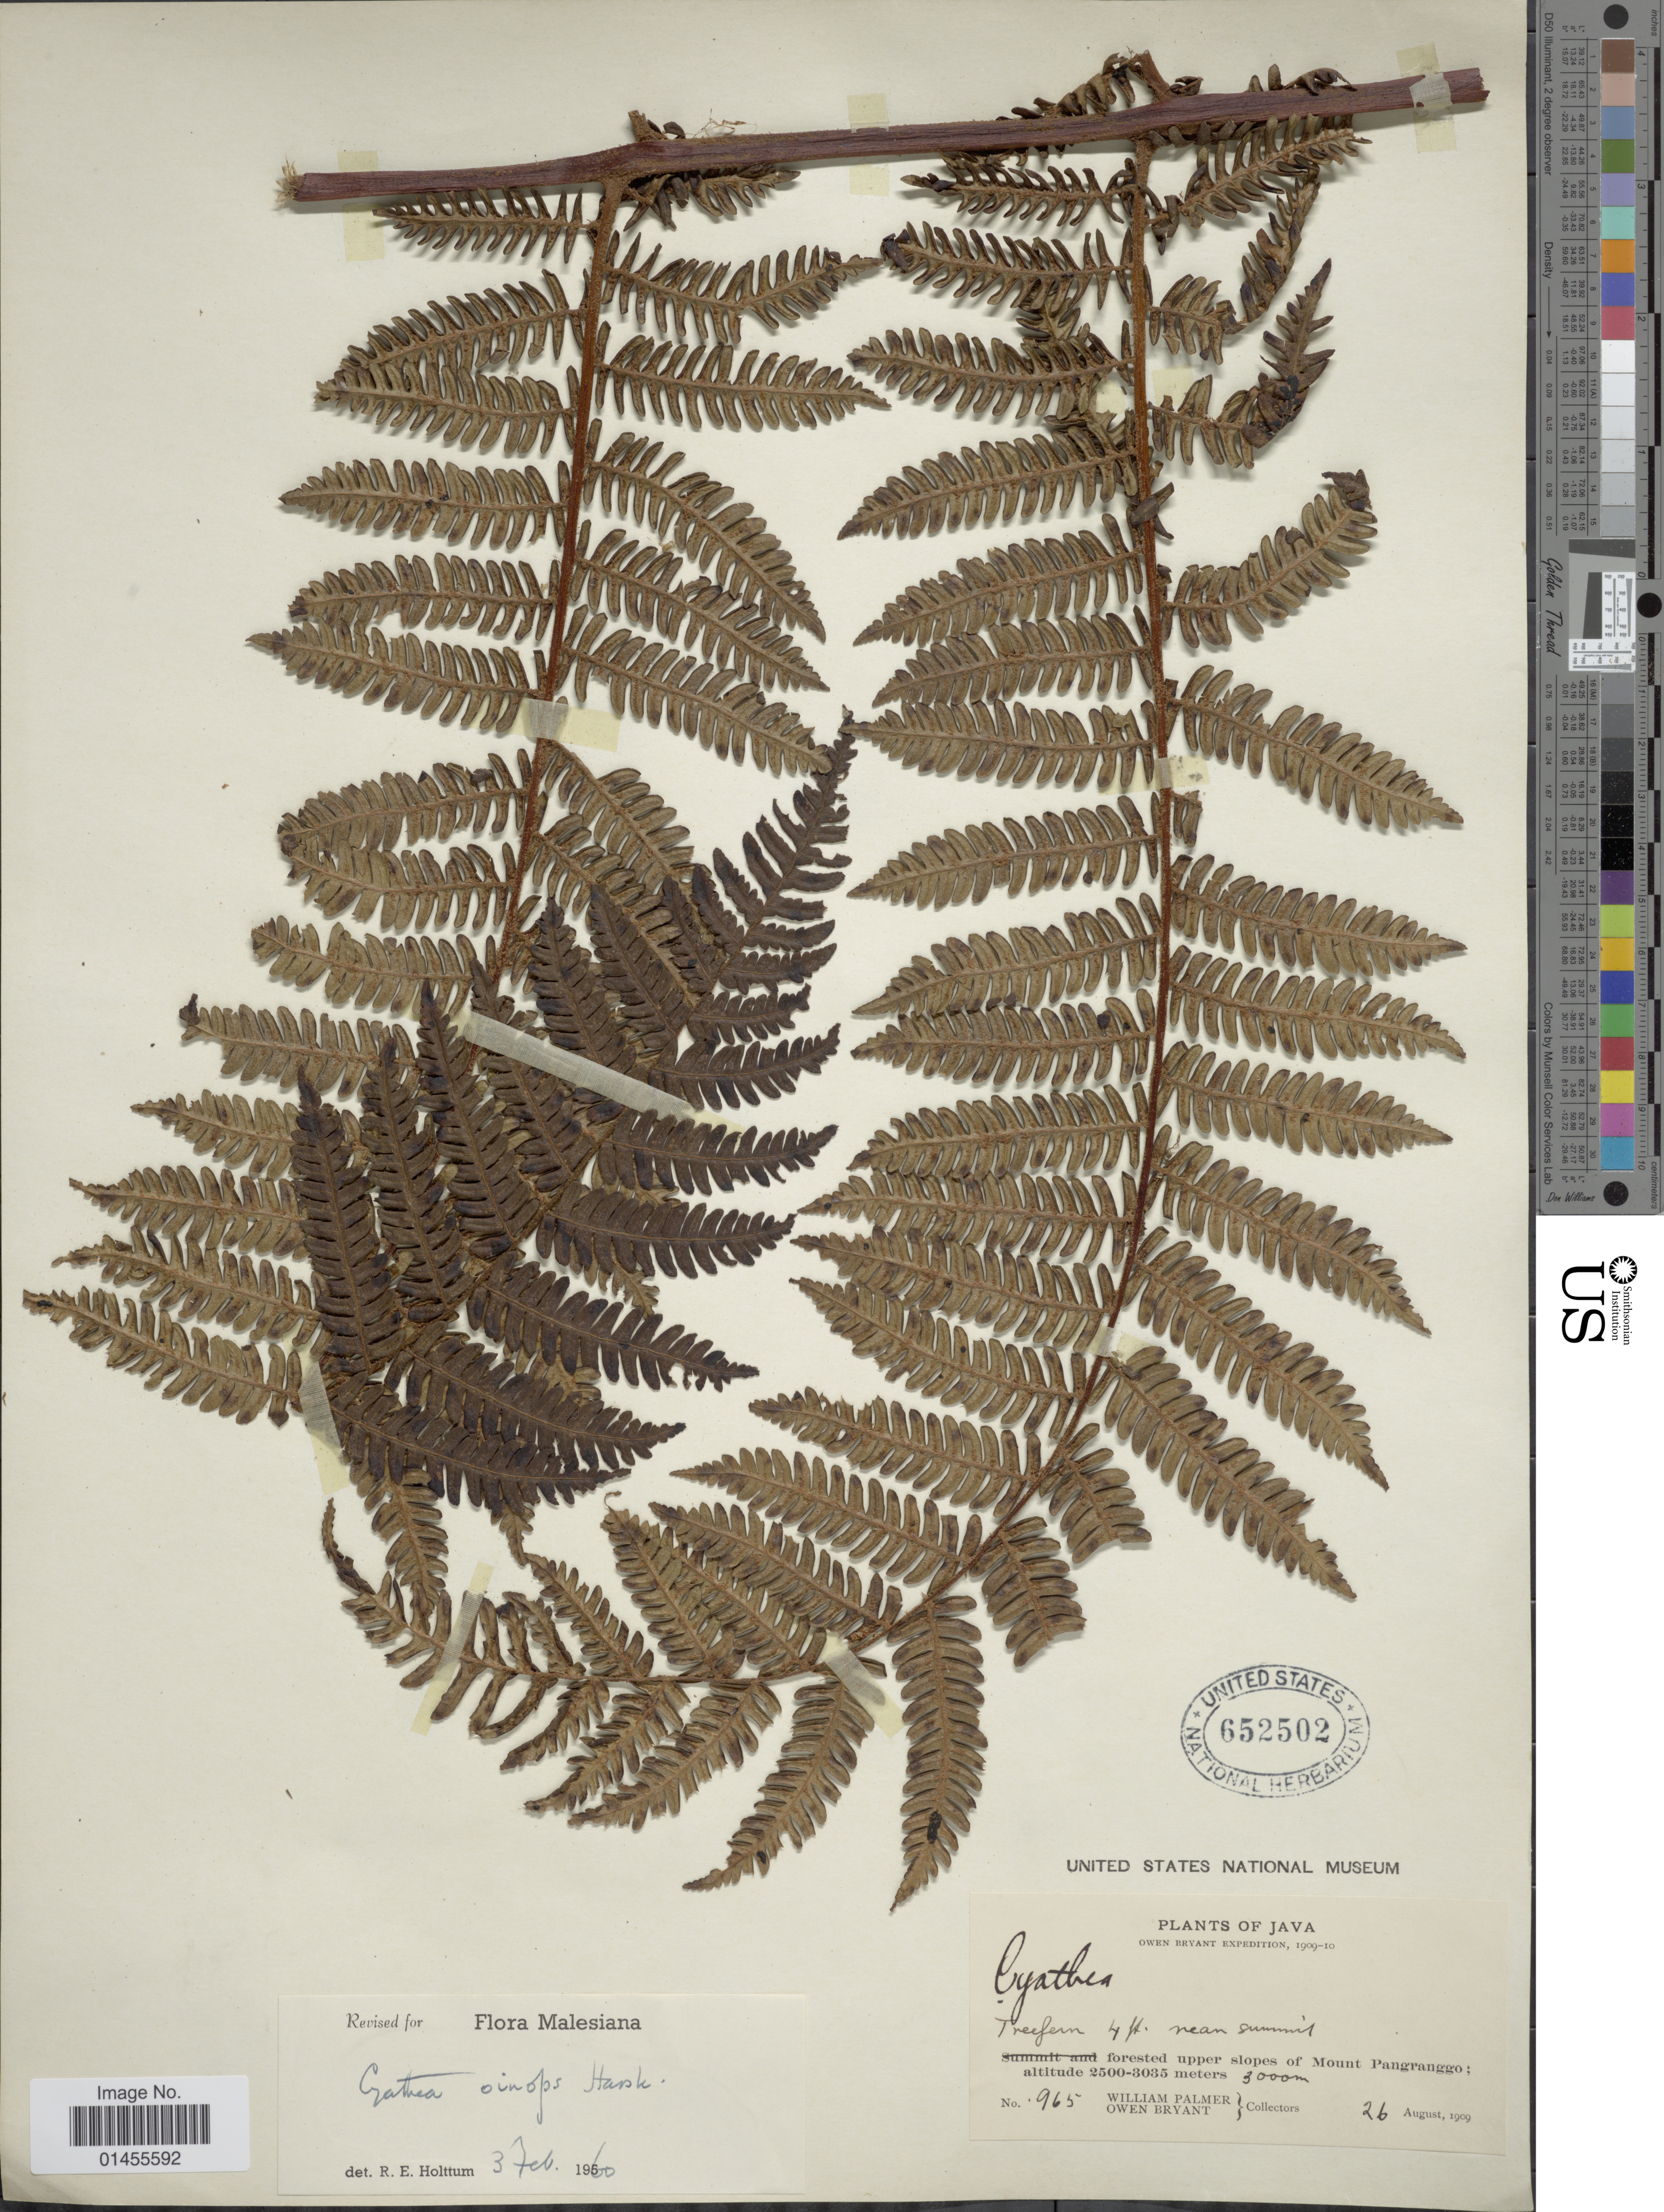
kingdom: Plantae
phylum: Tracheophyta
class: Polypodiopsida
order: Cyatheales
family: Cyatheaceae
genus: Alsophila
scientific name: Alsophila oinops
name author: (Hassk.) R.M. Tryon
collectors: W. Palmer & O. Bryant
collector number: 965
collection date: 1909-08-26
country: Indonesia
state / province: Java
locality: Near Summit. forested upper slopes of Mount Pangrangge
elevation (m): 3000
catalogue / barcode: US 652502